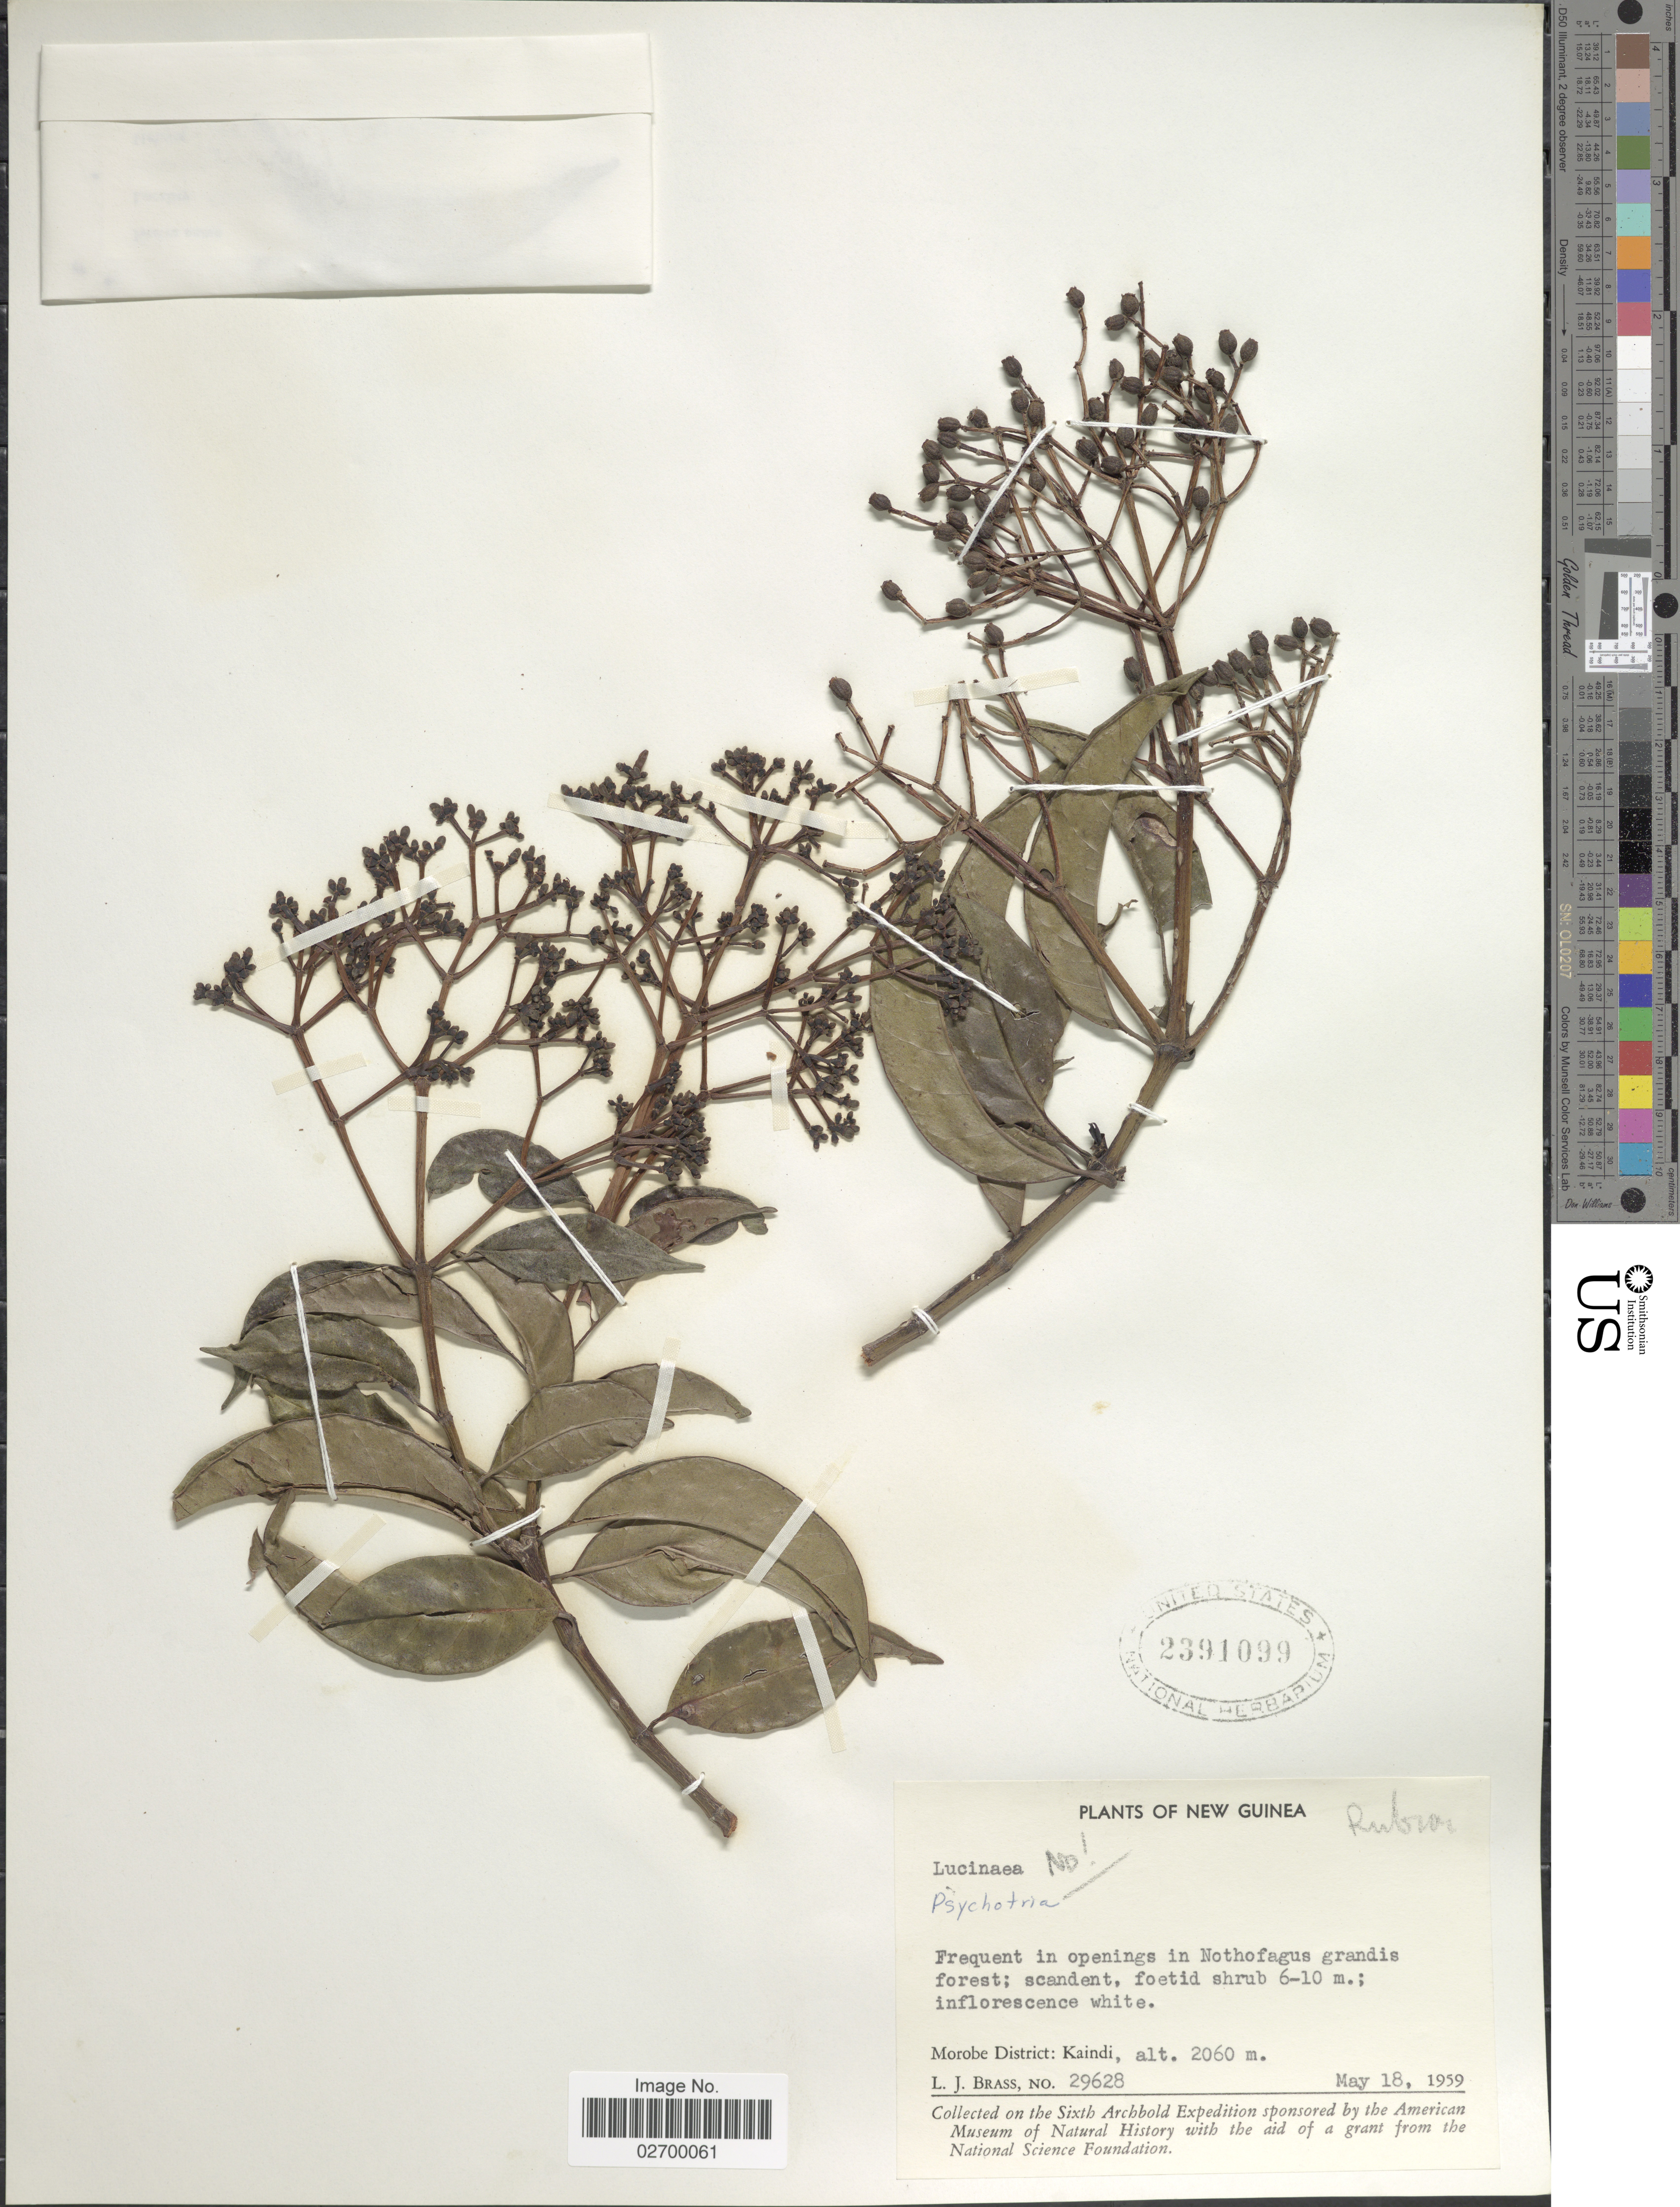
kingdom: Plantae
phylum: Tracheophyta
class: Magnoliopsida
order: Gentianales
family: Rubiaceae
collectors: L. J. Brass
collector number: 29628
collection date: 1959-05-18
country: Papua New Guinea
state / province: Morobe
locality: New Guinea. Kaindi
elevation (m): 2060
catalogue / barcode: US 2391099